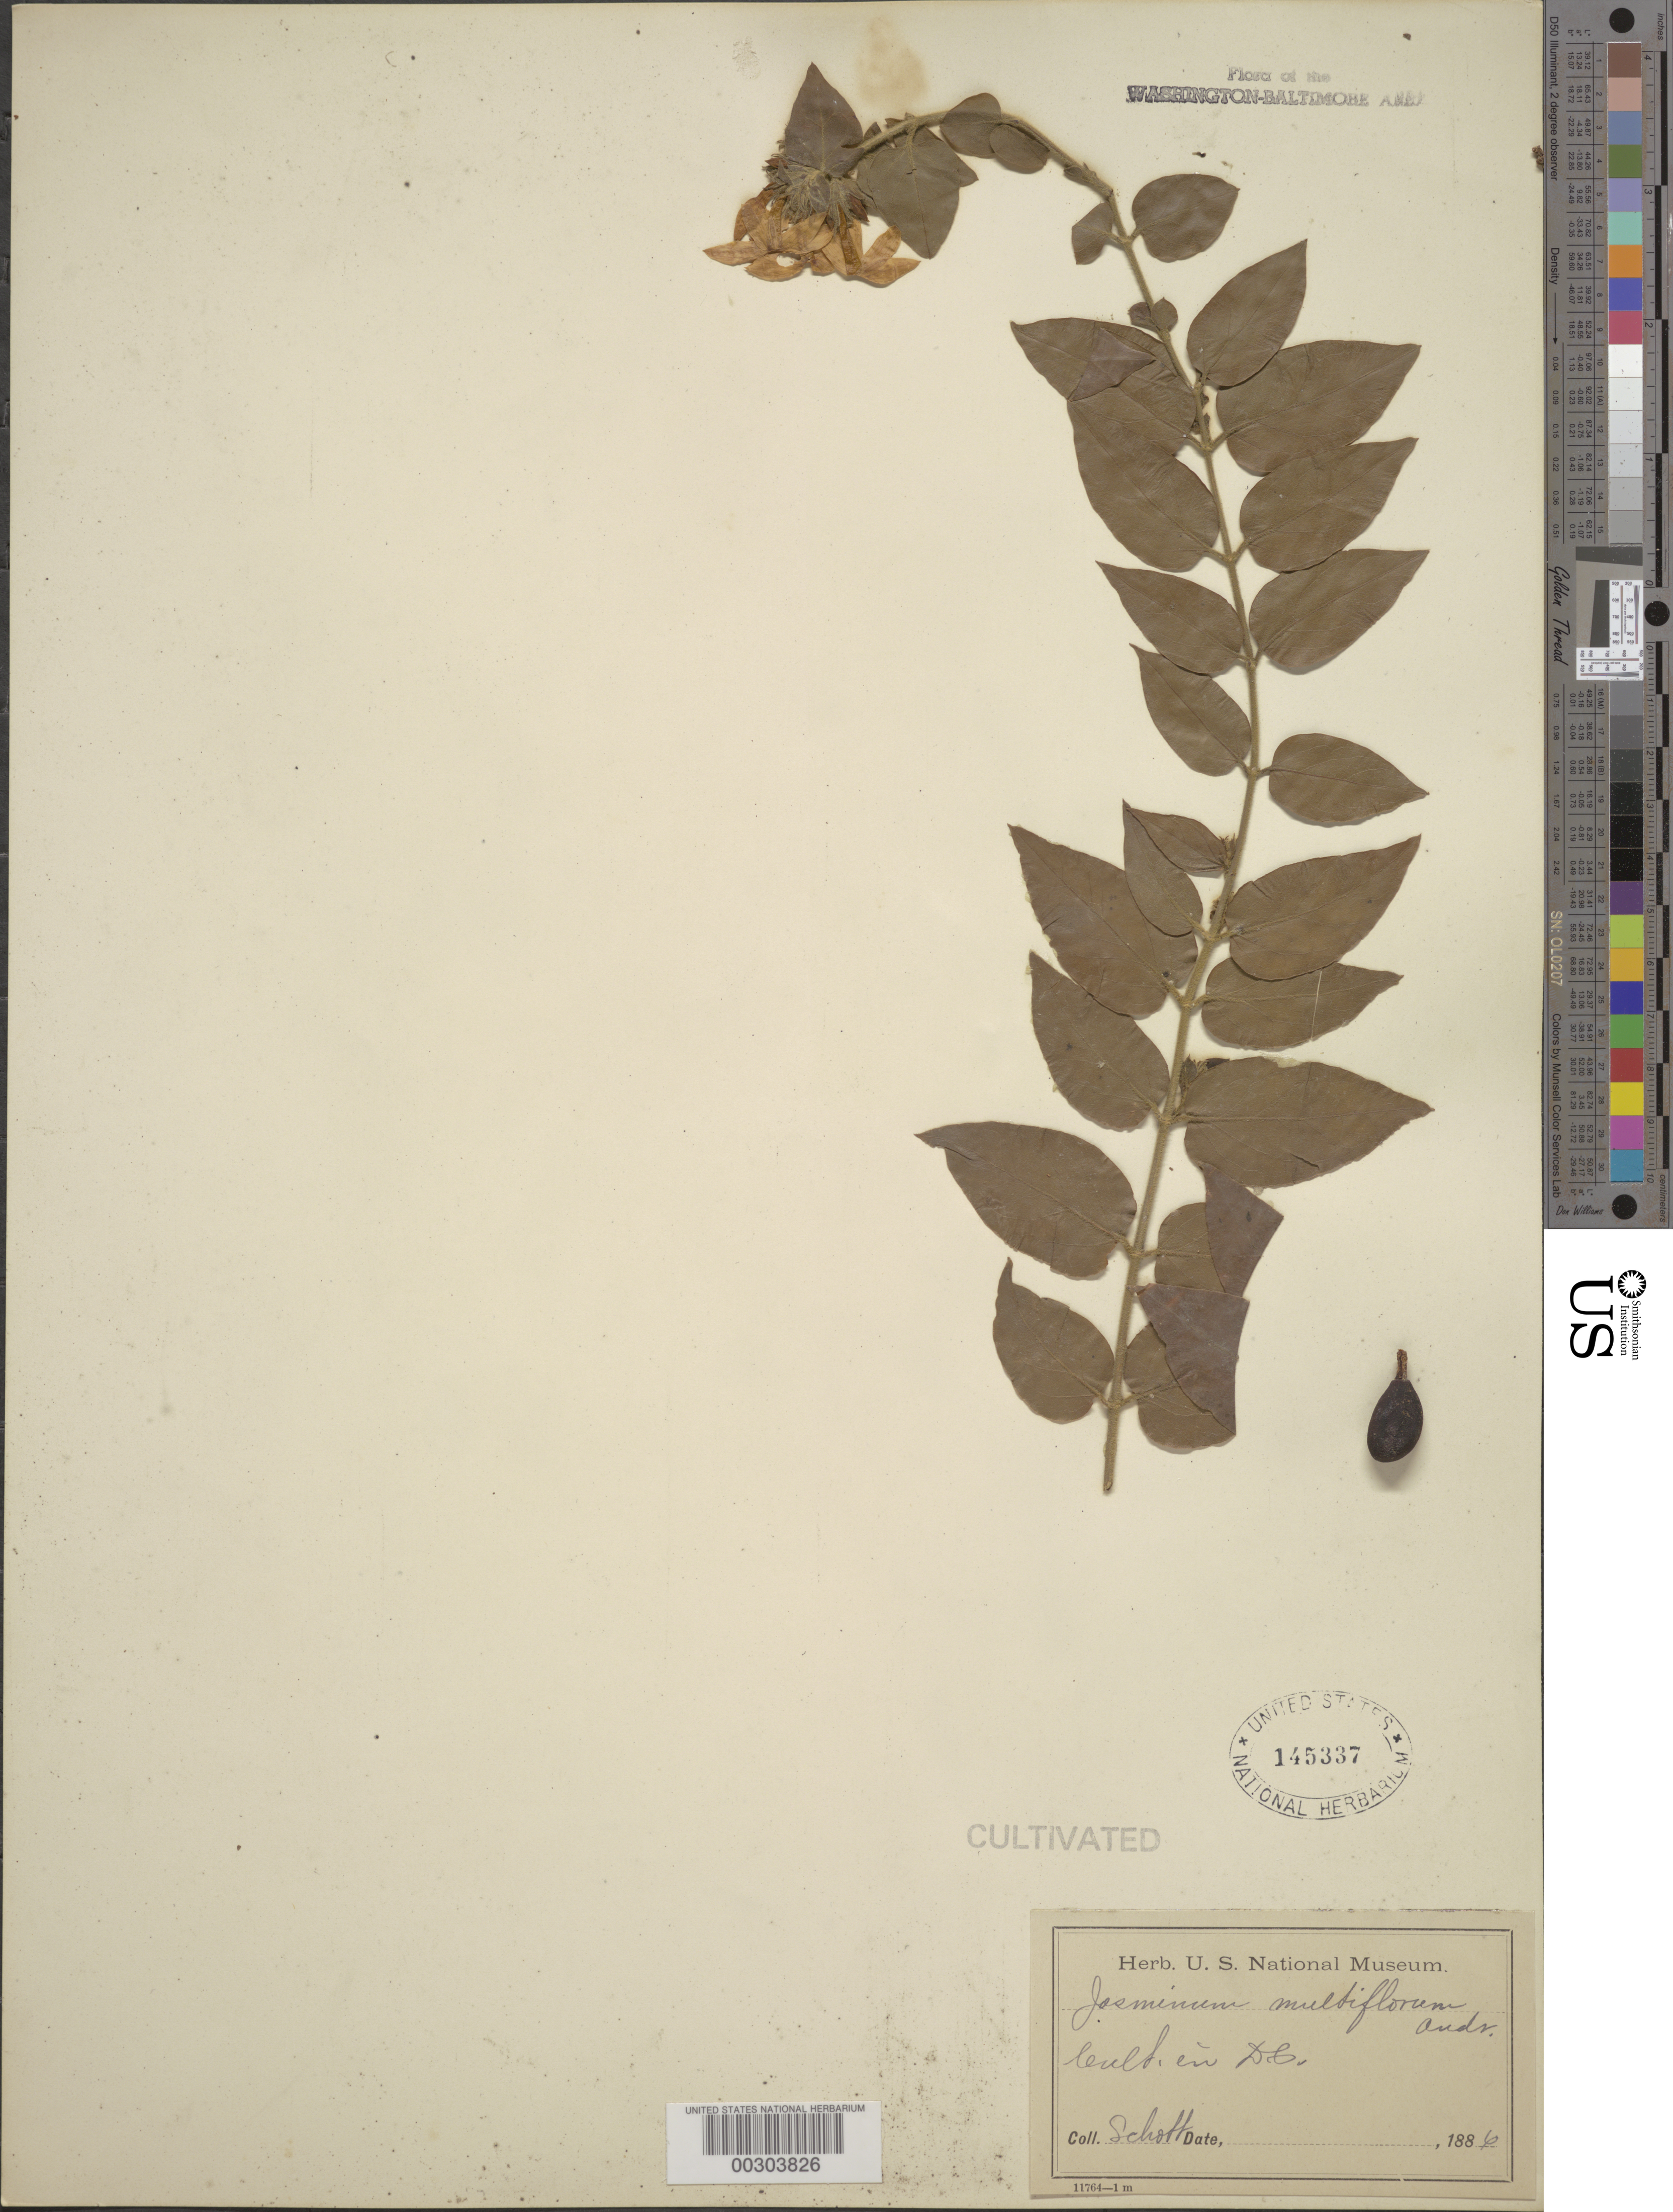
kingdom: Plantae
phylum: Tracheophyta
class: Magnoliopsida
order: Lamiales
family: Oleaceae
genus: Jasminum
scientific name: Jasminum multiflorum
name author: (Burm. f.) Andrews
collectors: A. L. Schott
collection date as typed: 1886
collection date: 1886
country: United States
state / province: District of Columbia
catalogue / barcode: US 145337